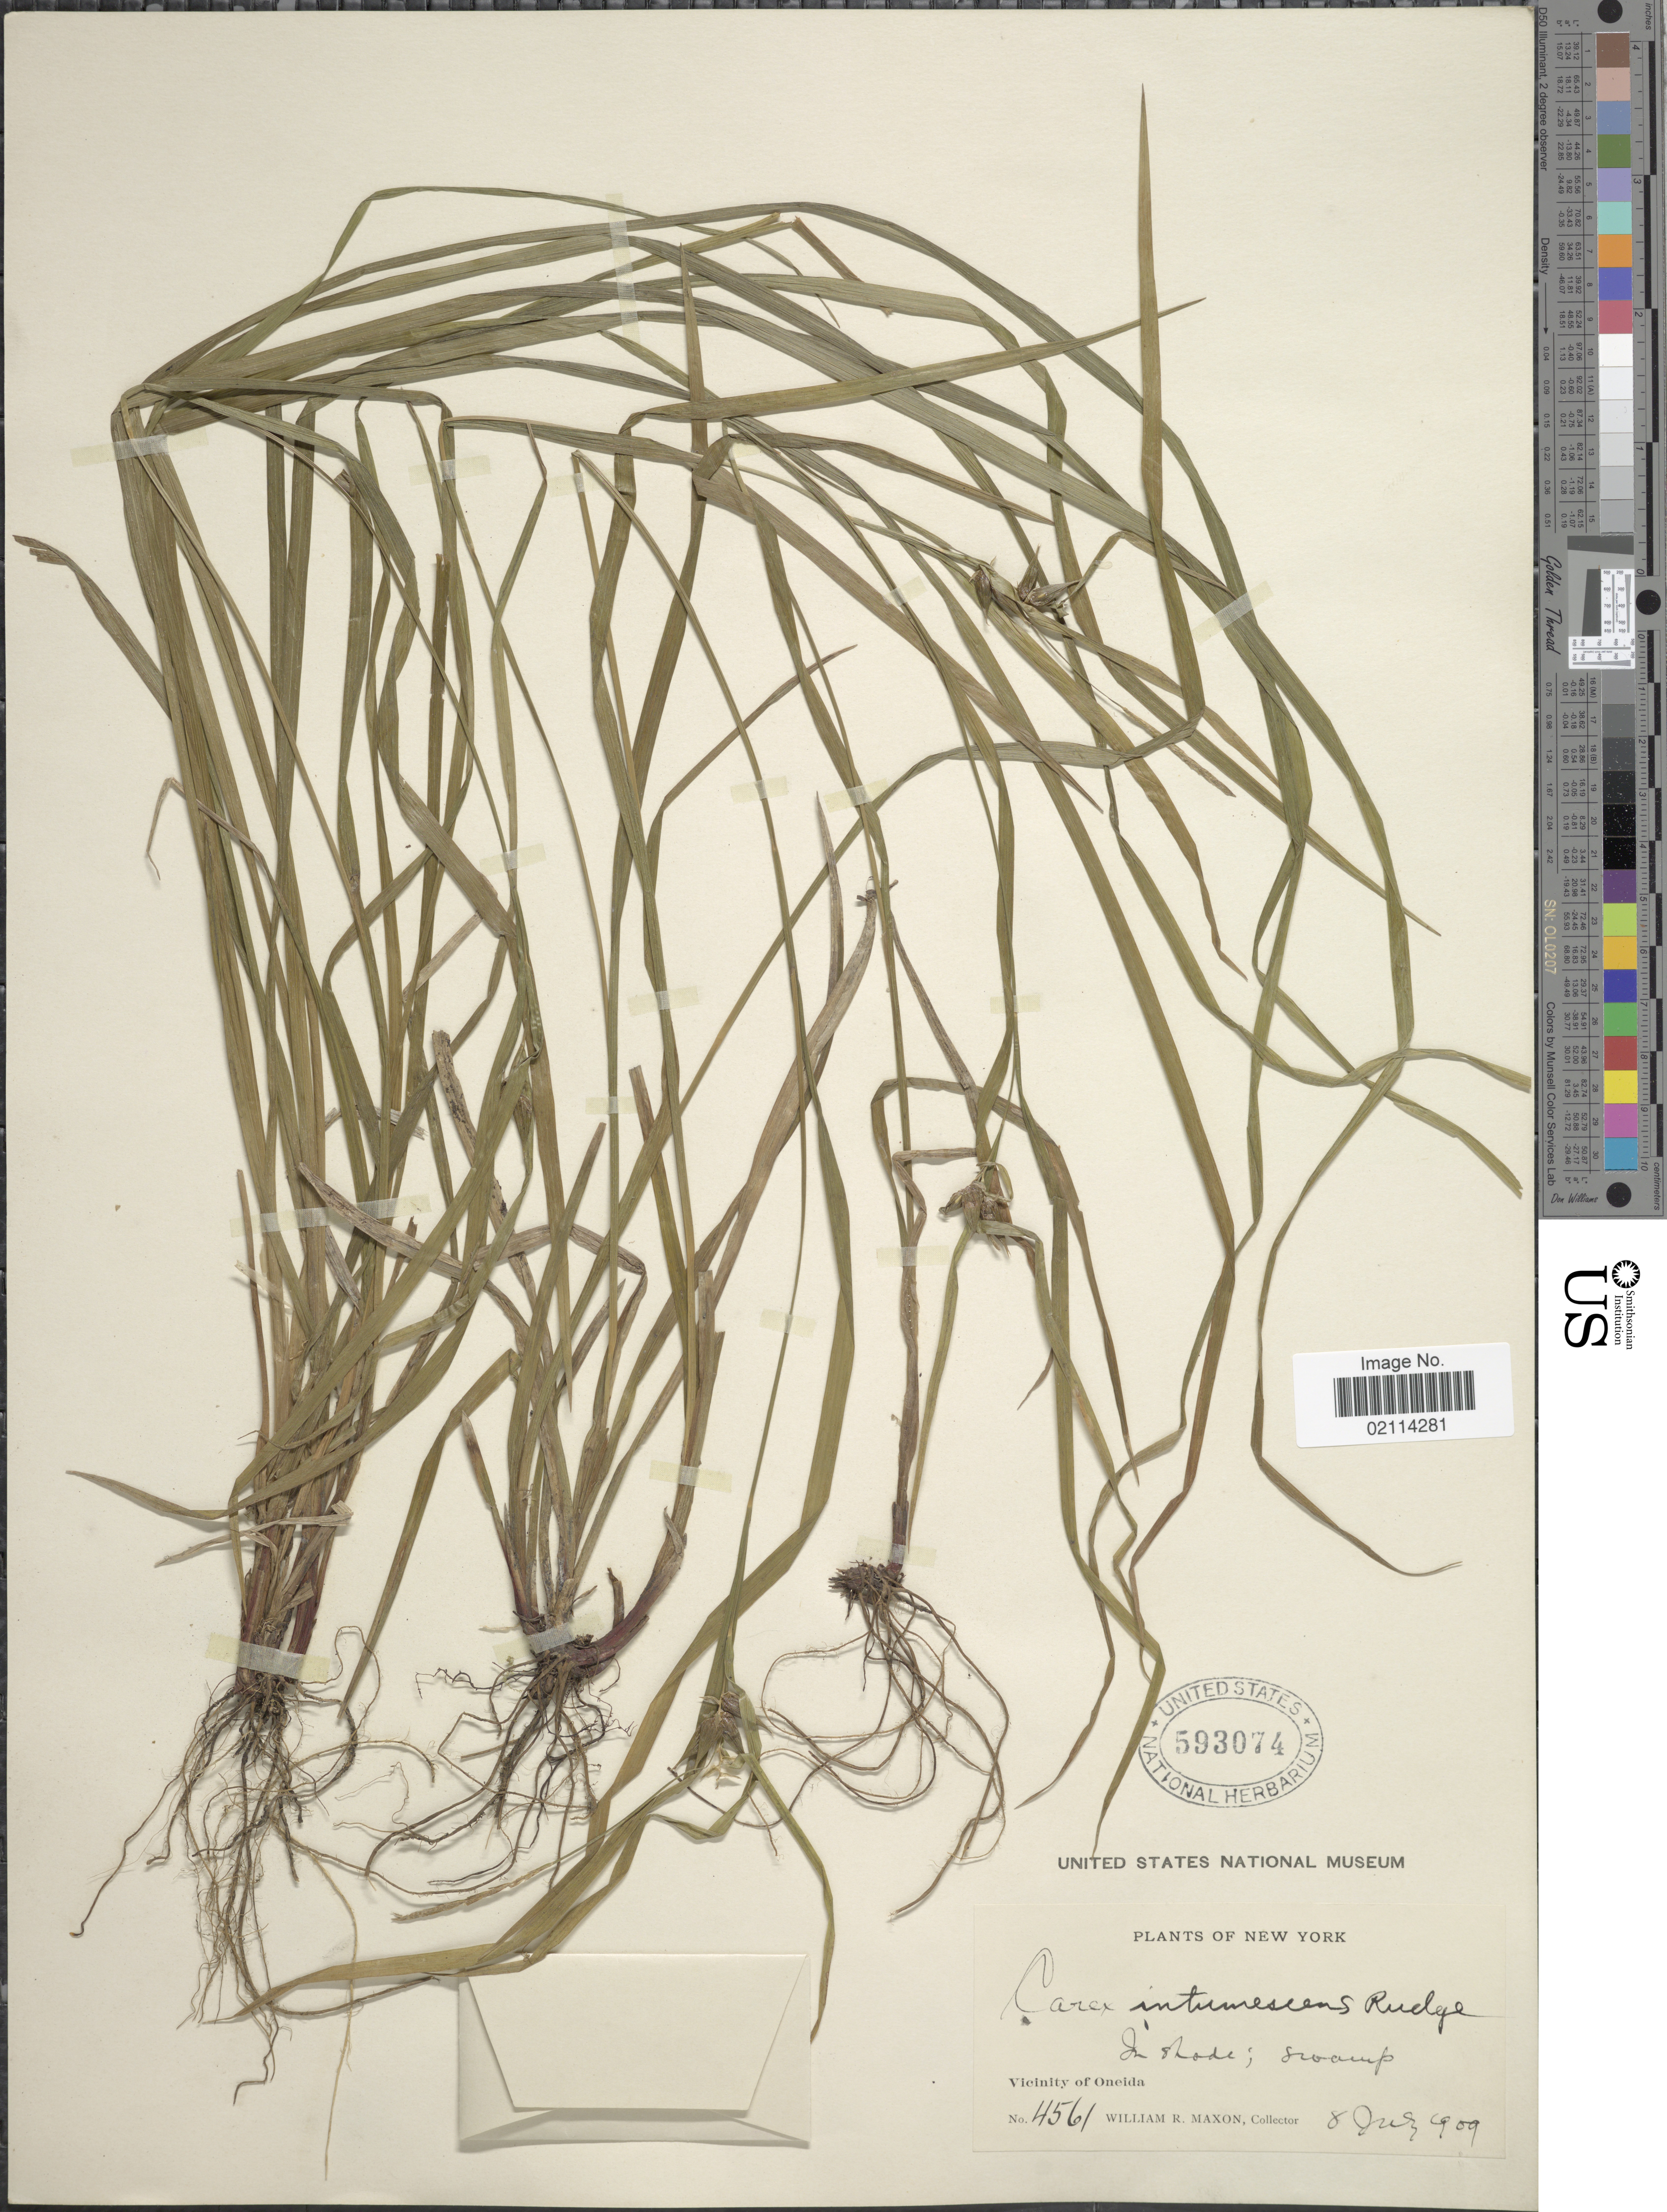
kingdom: Plantae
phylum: Tracheophyta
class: Liliopsida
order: Poales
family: Cyperaceae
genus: Carex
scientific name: Carex intumescens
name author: Rudge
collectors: W. R. Maxon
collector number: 4561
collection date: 1909-07-08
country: United States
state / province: New York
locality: In shade; swamp, Vicinity of Oneida.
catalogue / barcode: US 593074